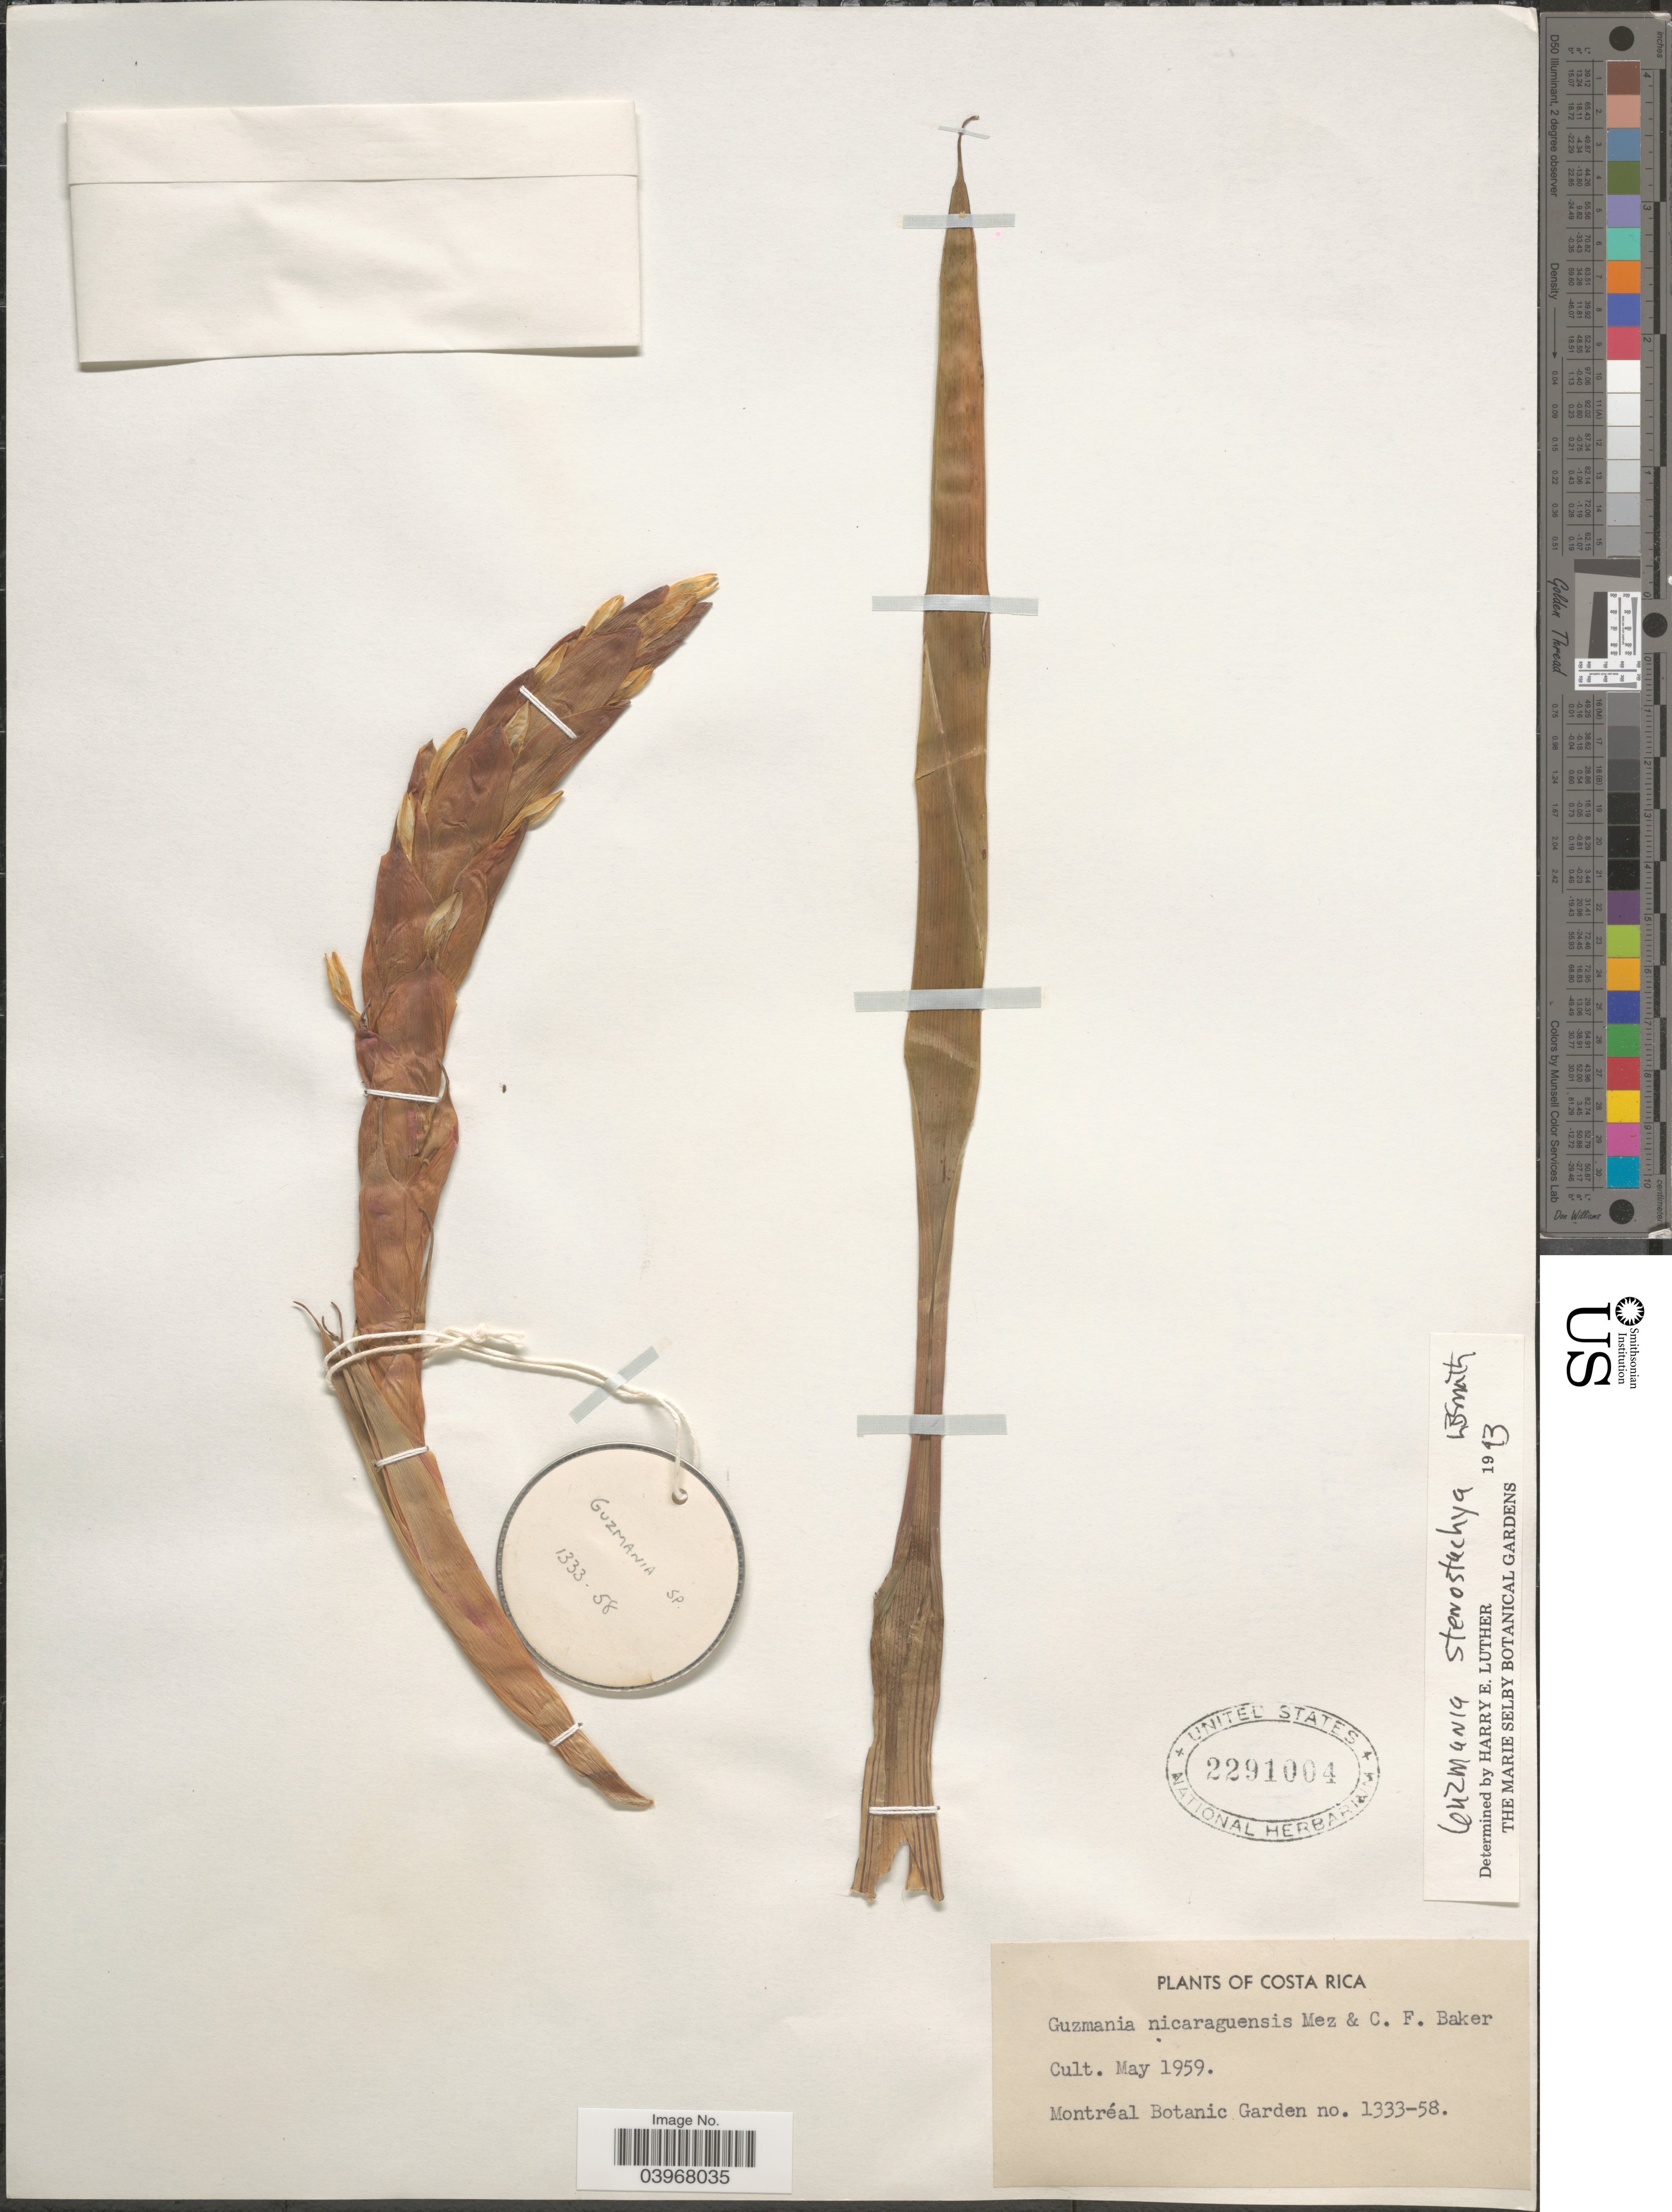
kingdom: Plantae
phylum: Tracheophyta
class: Liliopsida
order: Poales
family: Bromeliaceae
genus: Guzmania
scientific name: Guzmania stenostachya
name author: L.B. Sm.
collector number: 1333-58?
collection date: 1959-05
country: Costa Rica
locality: Montreal Botanic Garden no. 133-58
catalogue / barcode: US 2291004